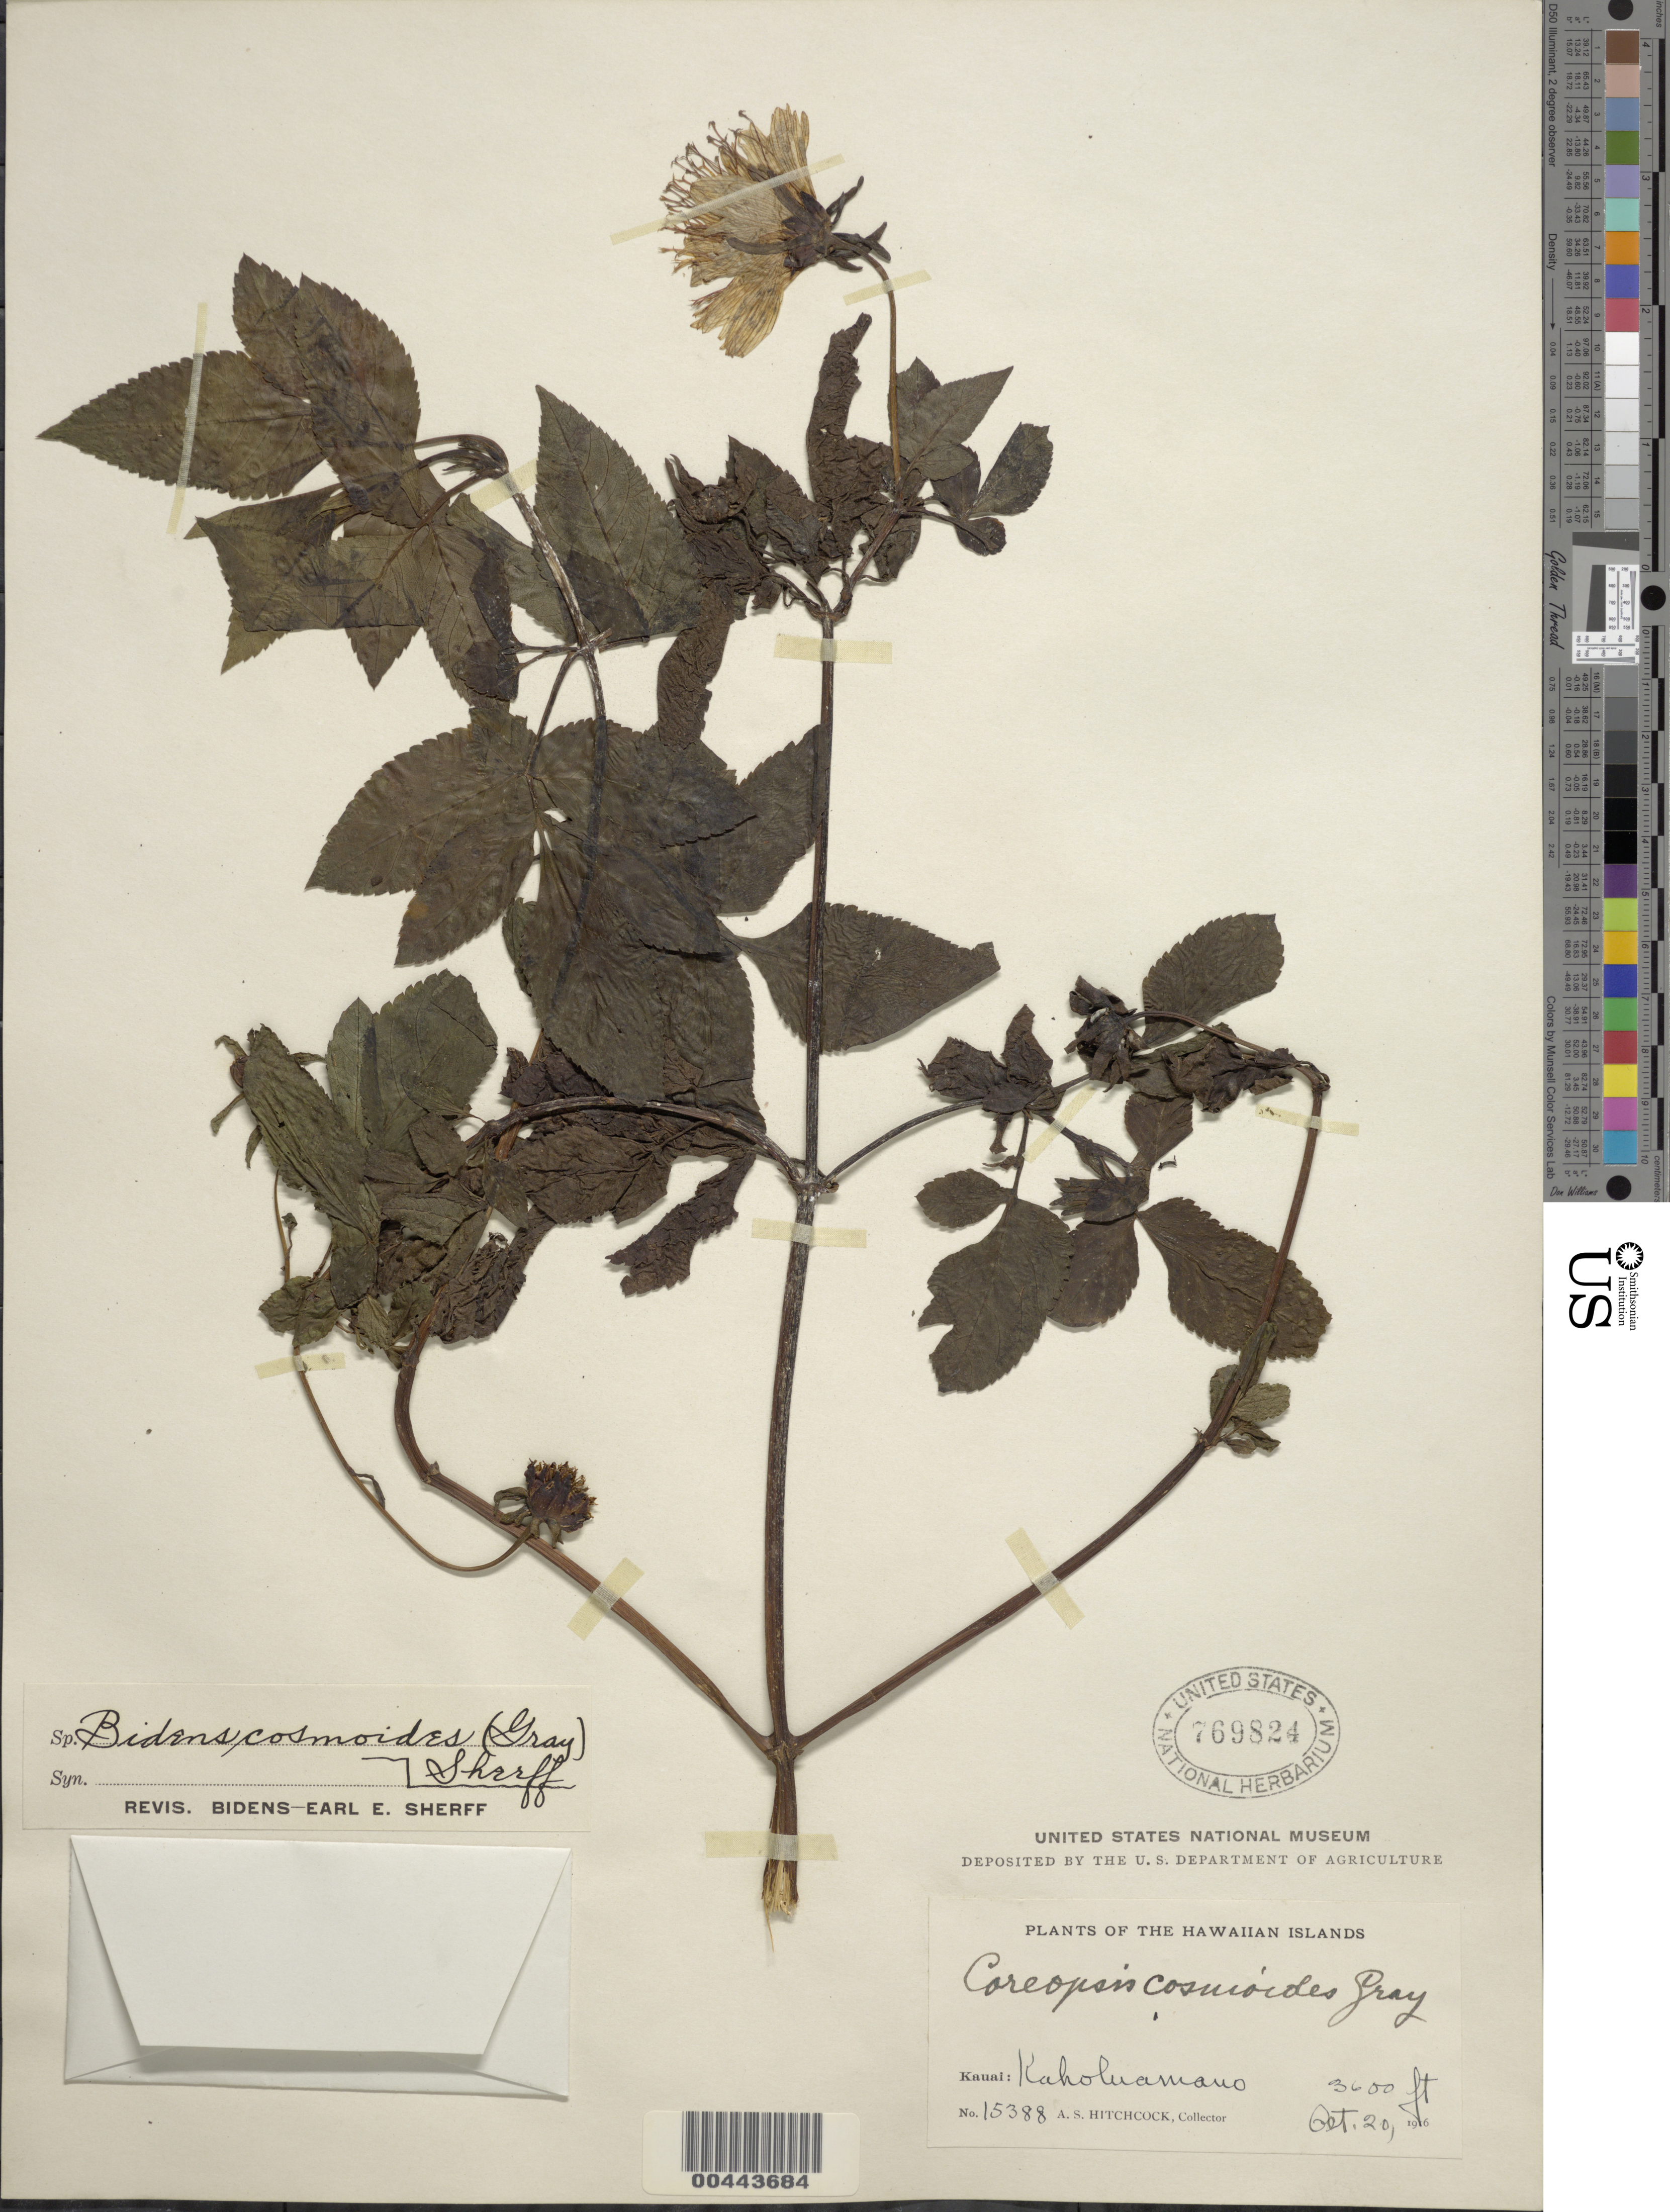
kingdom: Plantae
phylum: Tracheophyta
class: Magnoliopsida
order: Asterales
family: Asteraceae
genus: Bidens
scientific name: Bidens cosmoides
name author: (A. Gray) Sherff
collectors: A. S. Hitchcock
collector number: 15388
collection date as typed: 20 Oct 1916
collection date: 1916-10-20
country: United States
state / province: Hawaii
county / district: Kauai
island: Kaua'i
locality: Kaholuamano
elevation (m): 1097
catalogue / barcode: US 769824